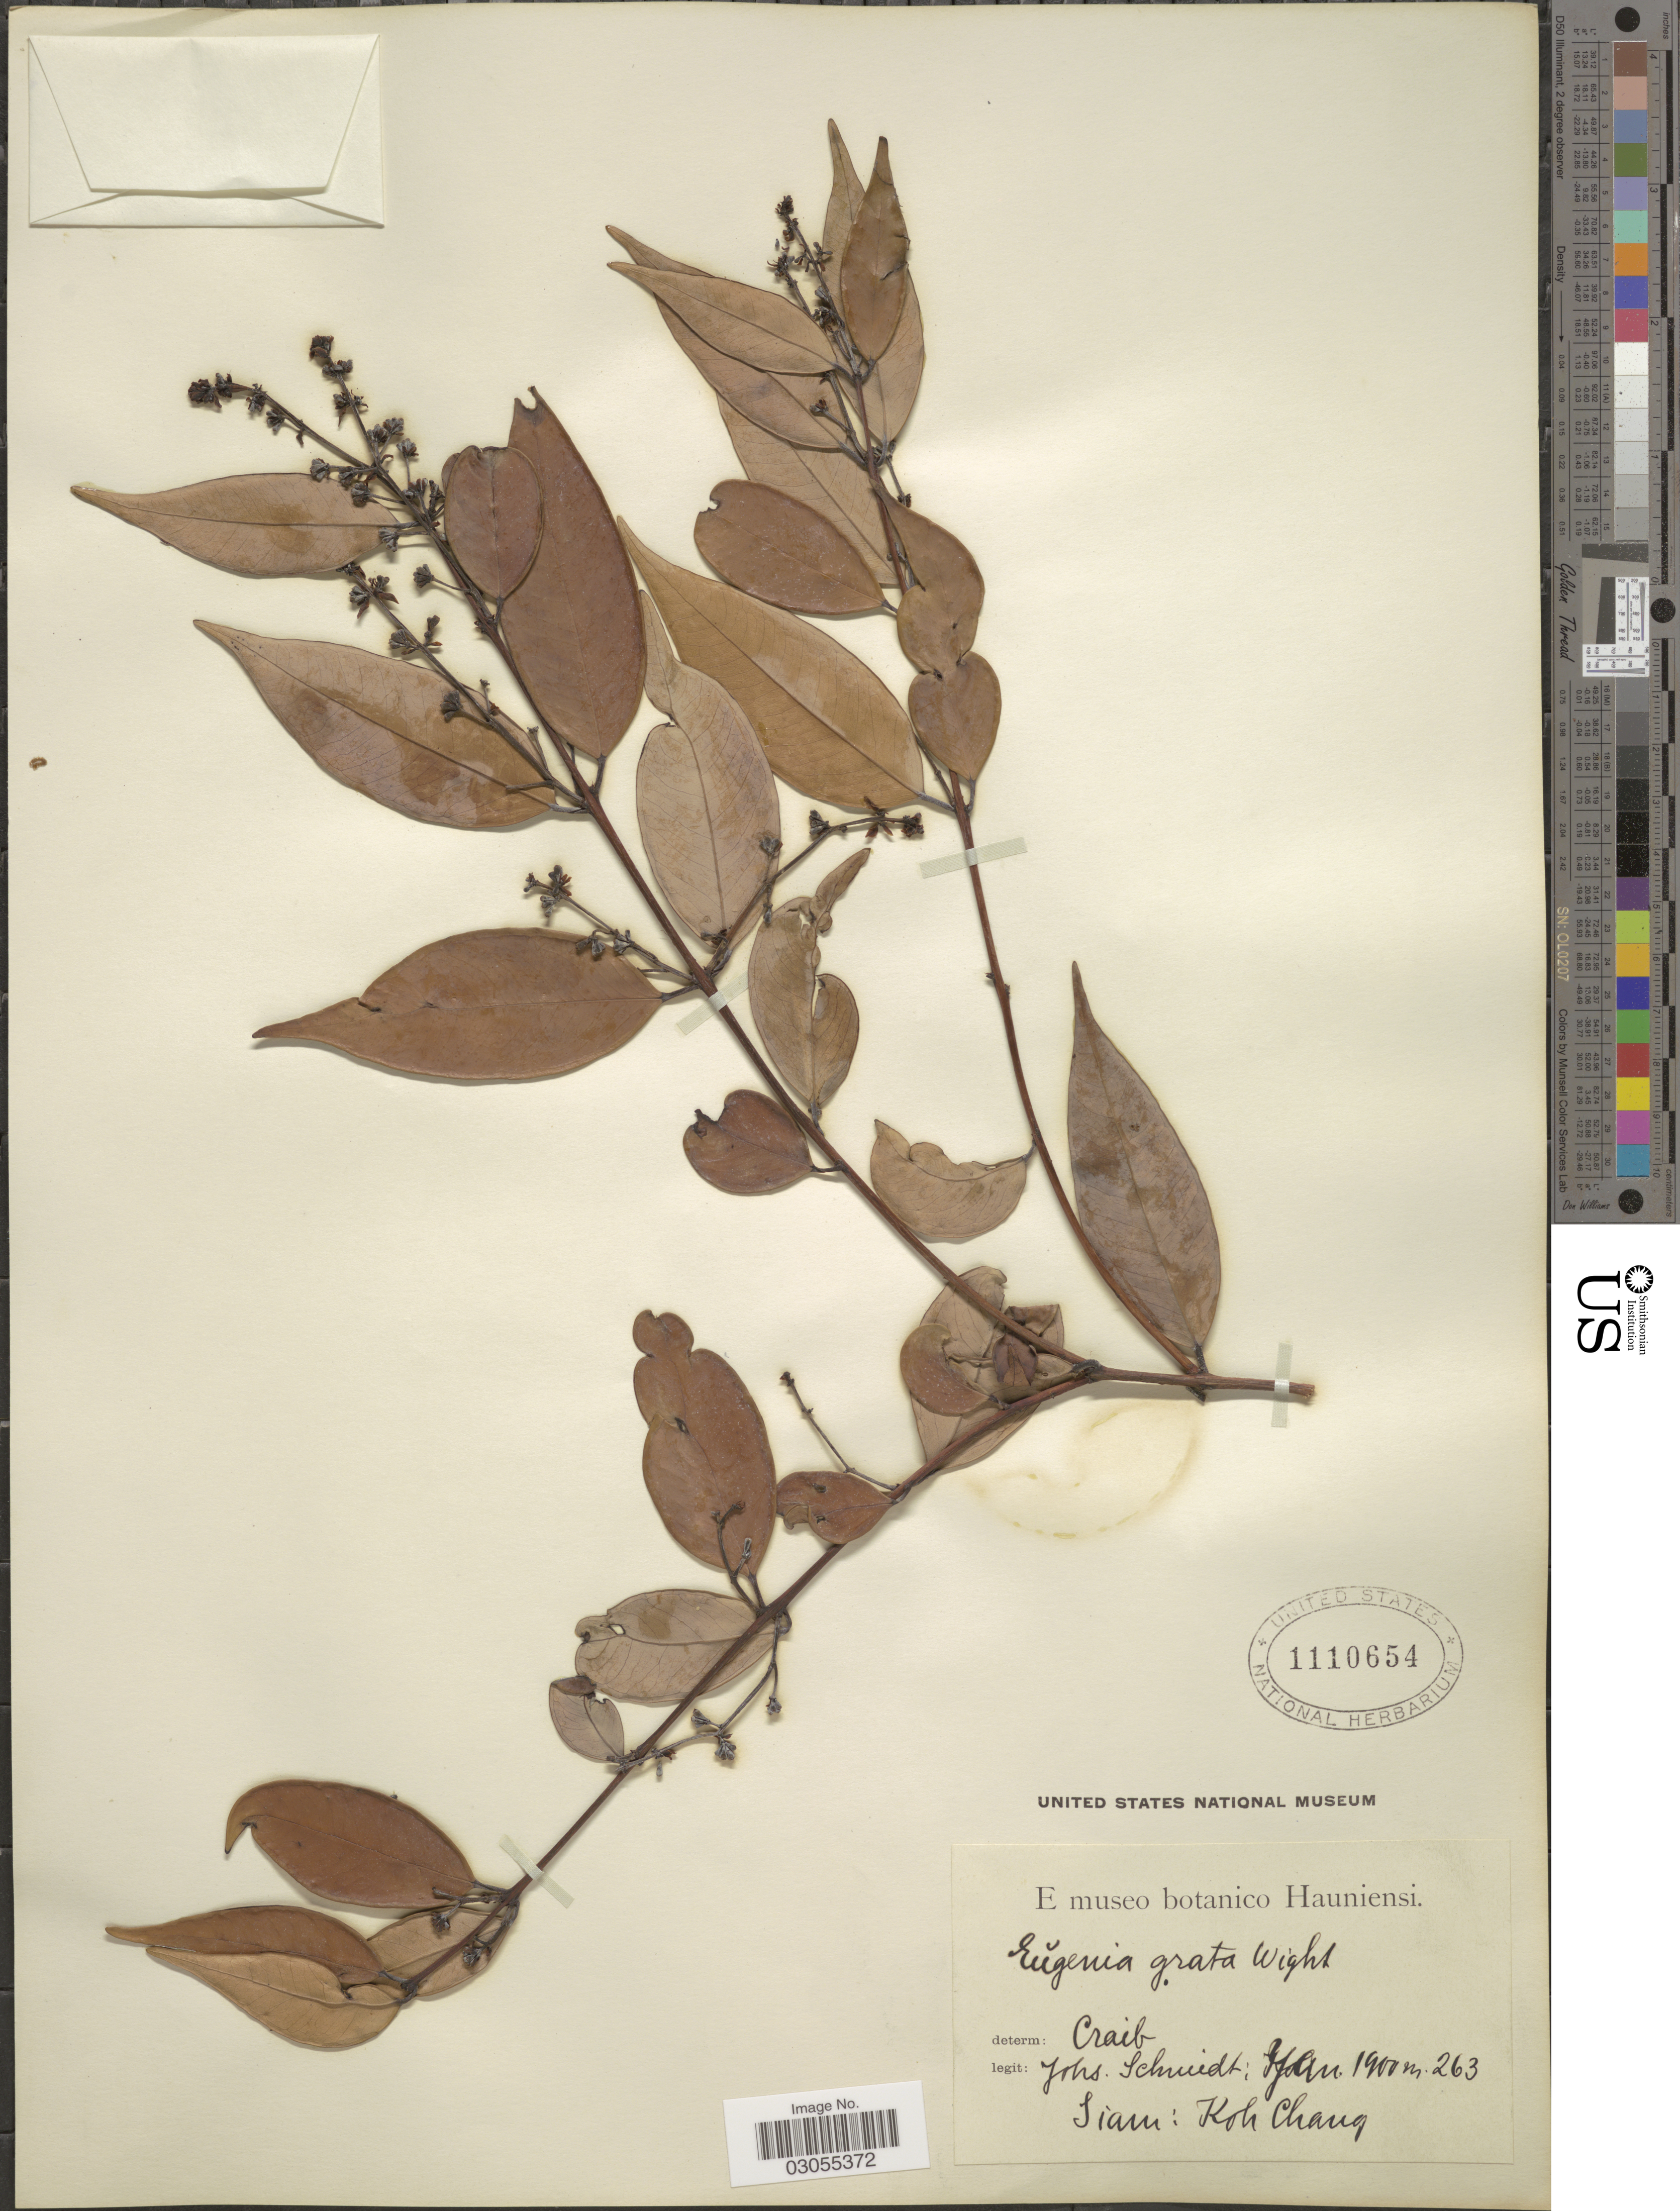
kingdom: Plantae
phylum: Tracheophyta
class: Magnoliopsida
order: Myrtales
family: Myrtaceae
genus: Syzygium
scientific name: Syzygium antisepticum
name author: (Blume) Merr. & L.M. Perry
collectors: J. Schmidt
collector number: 263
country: Thailand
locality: Siam: Koh Chang.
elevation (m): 1900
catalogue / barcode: US 1110654